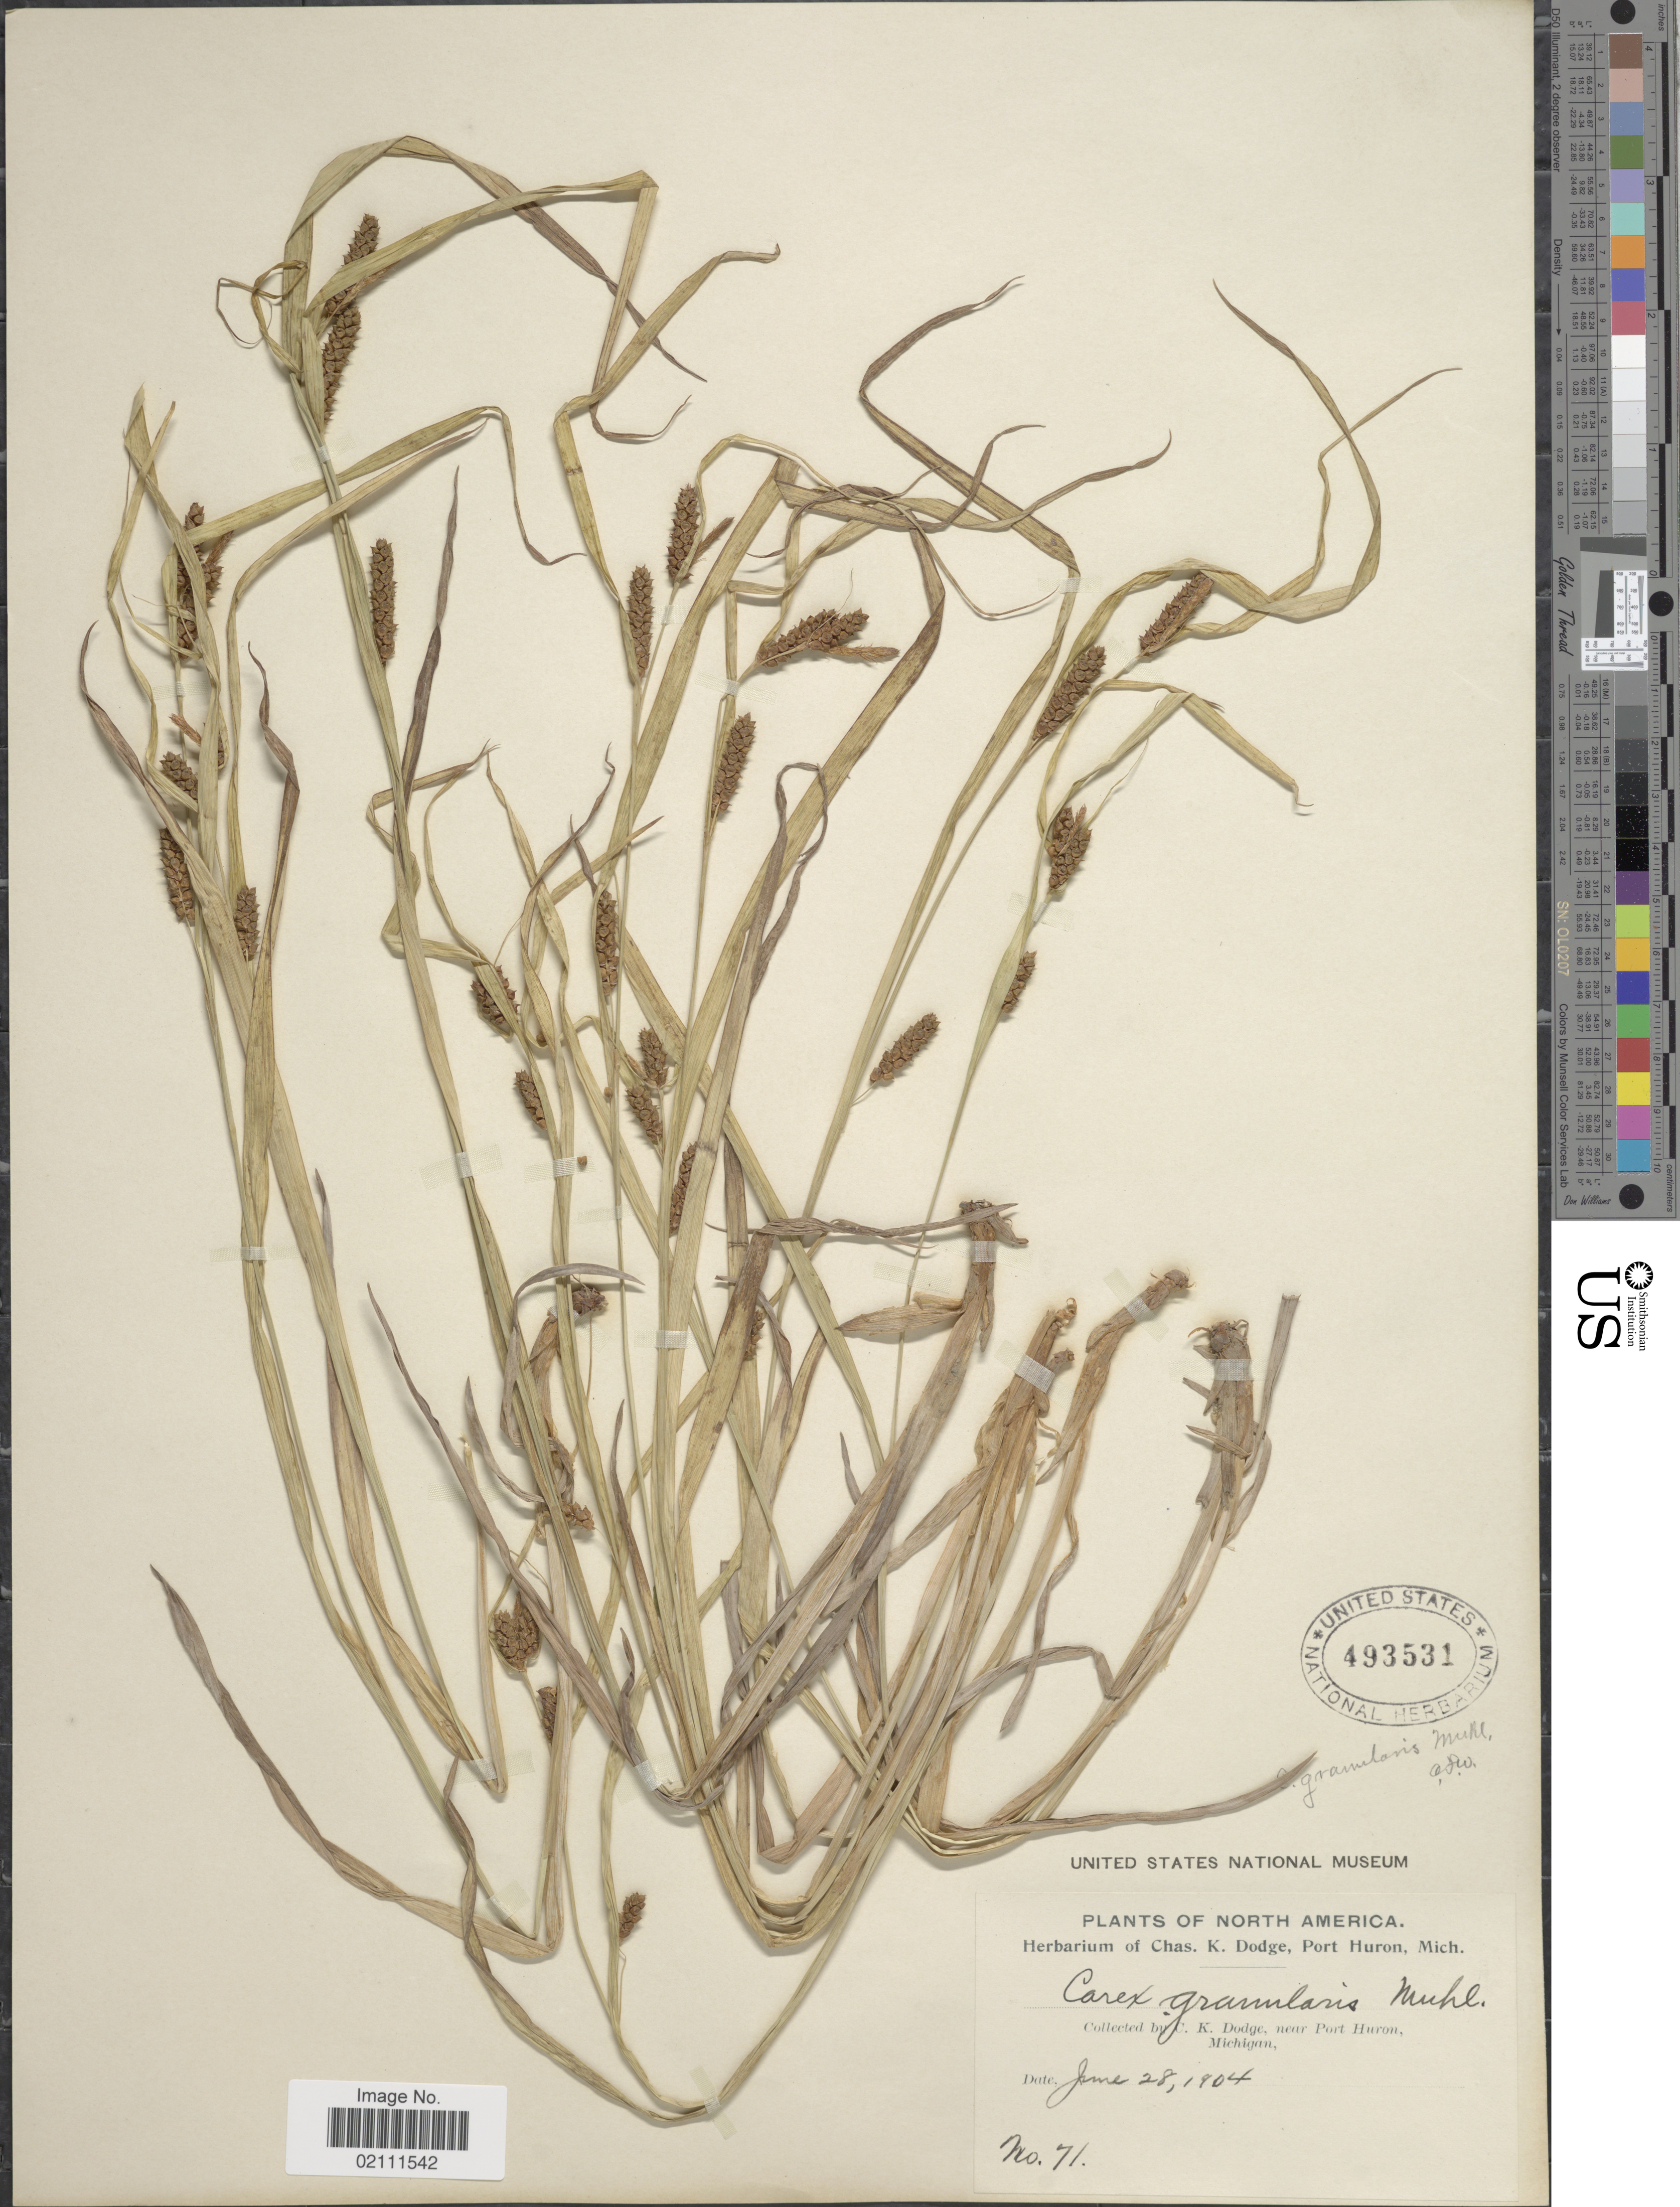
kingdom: Plantae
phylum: Tracheophyta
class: Liliopsida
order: Poales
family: Cyperaceae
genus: Carex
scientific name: Carex granularis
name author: Muhl. ex Willd.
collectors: C. K. Dodge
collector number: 71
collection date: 1904-06-28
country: United States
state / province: Michigan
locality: Near Port Huron.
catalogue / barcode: US 493531